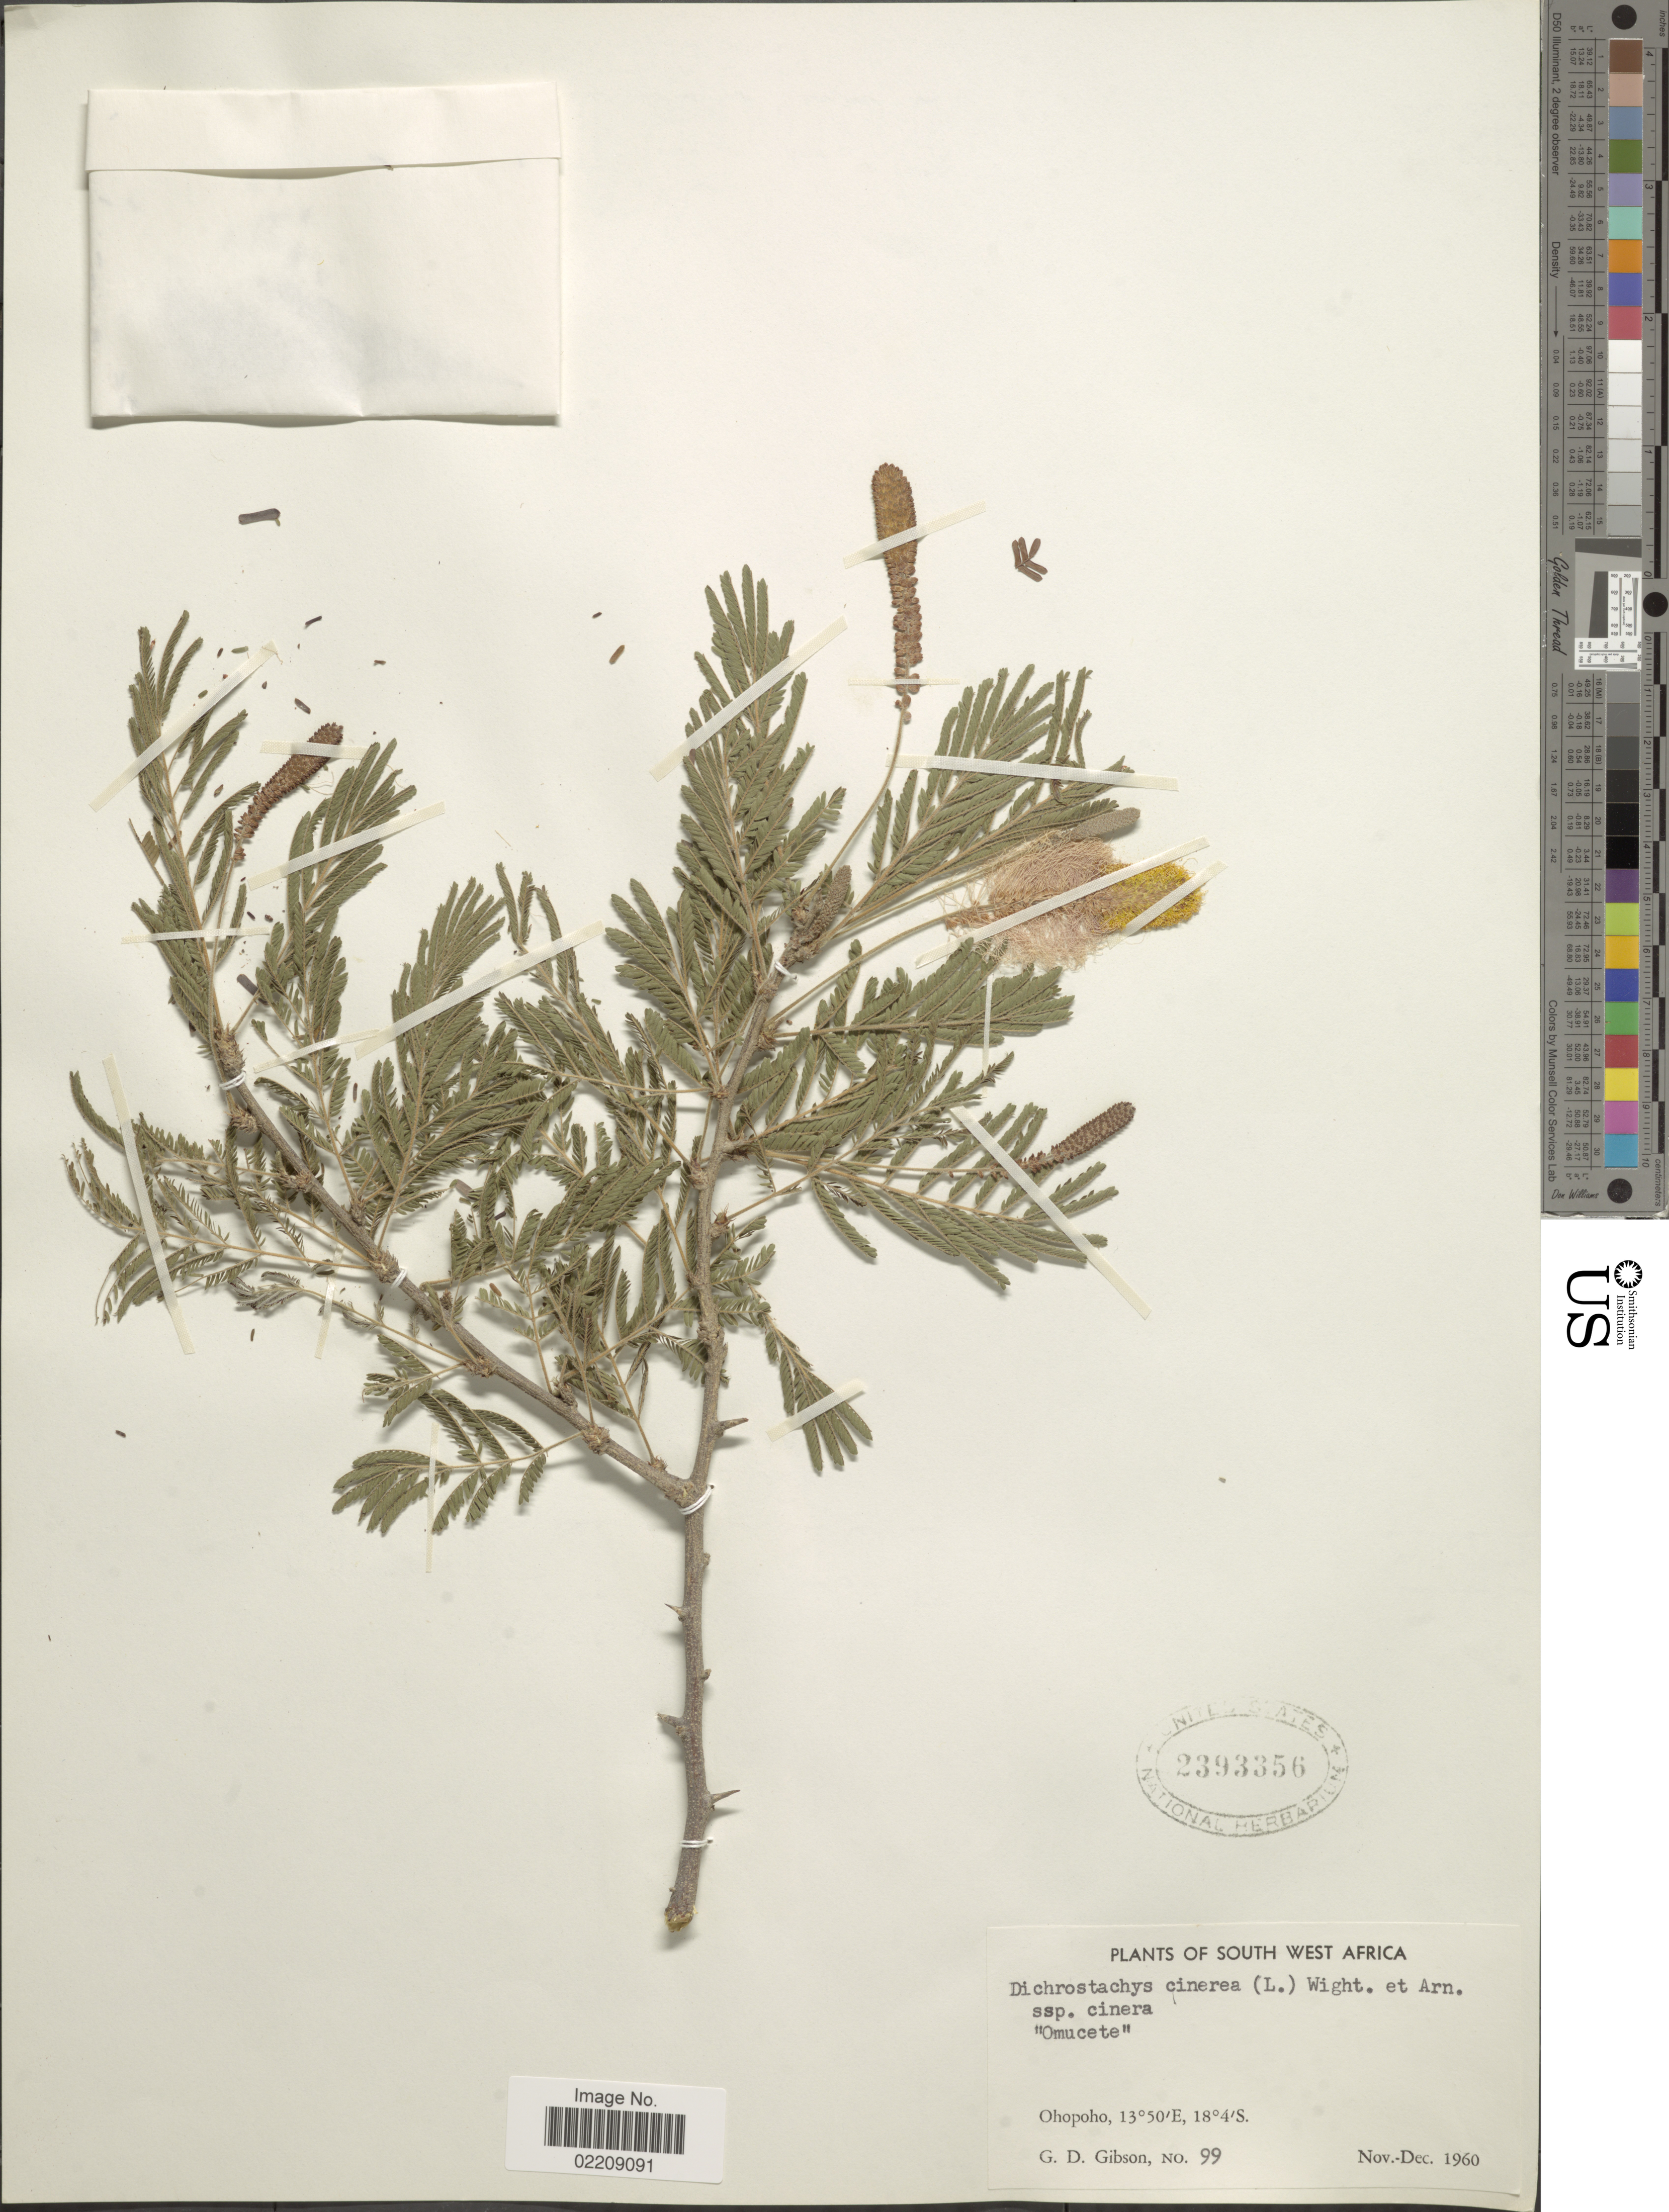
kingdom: Plantae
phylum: Tracheophyta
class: Magnoliopsida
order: Fabales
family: Fabaceae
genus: Dichrostachys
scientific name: Dichrostachys cinerea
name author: (L.) Wight & Arn.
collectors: G. D. Gibson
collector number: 99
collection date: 1960-11/1960-12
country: Namibia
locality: South West Africa, 'Omucete' Ohopoho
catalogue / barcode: US 2393356